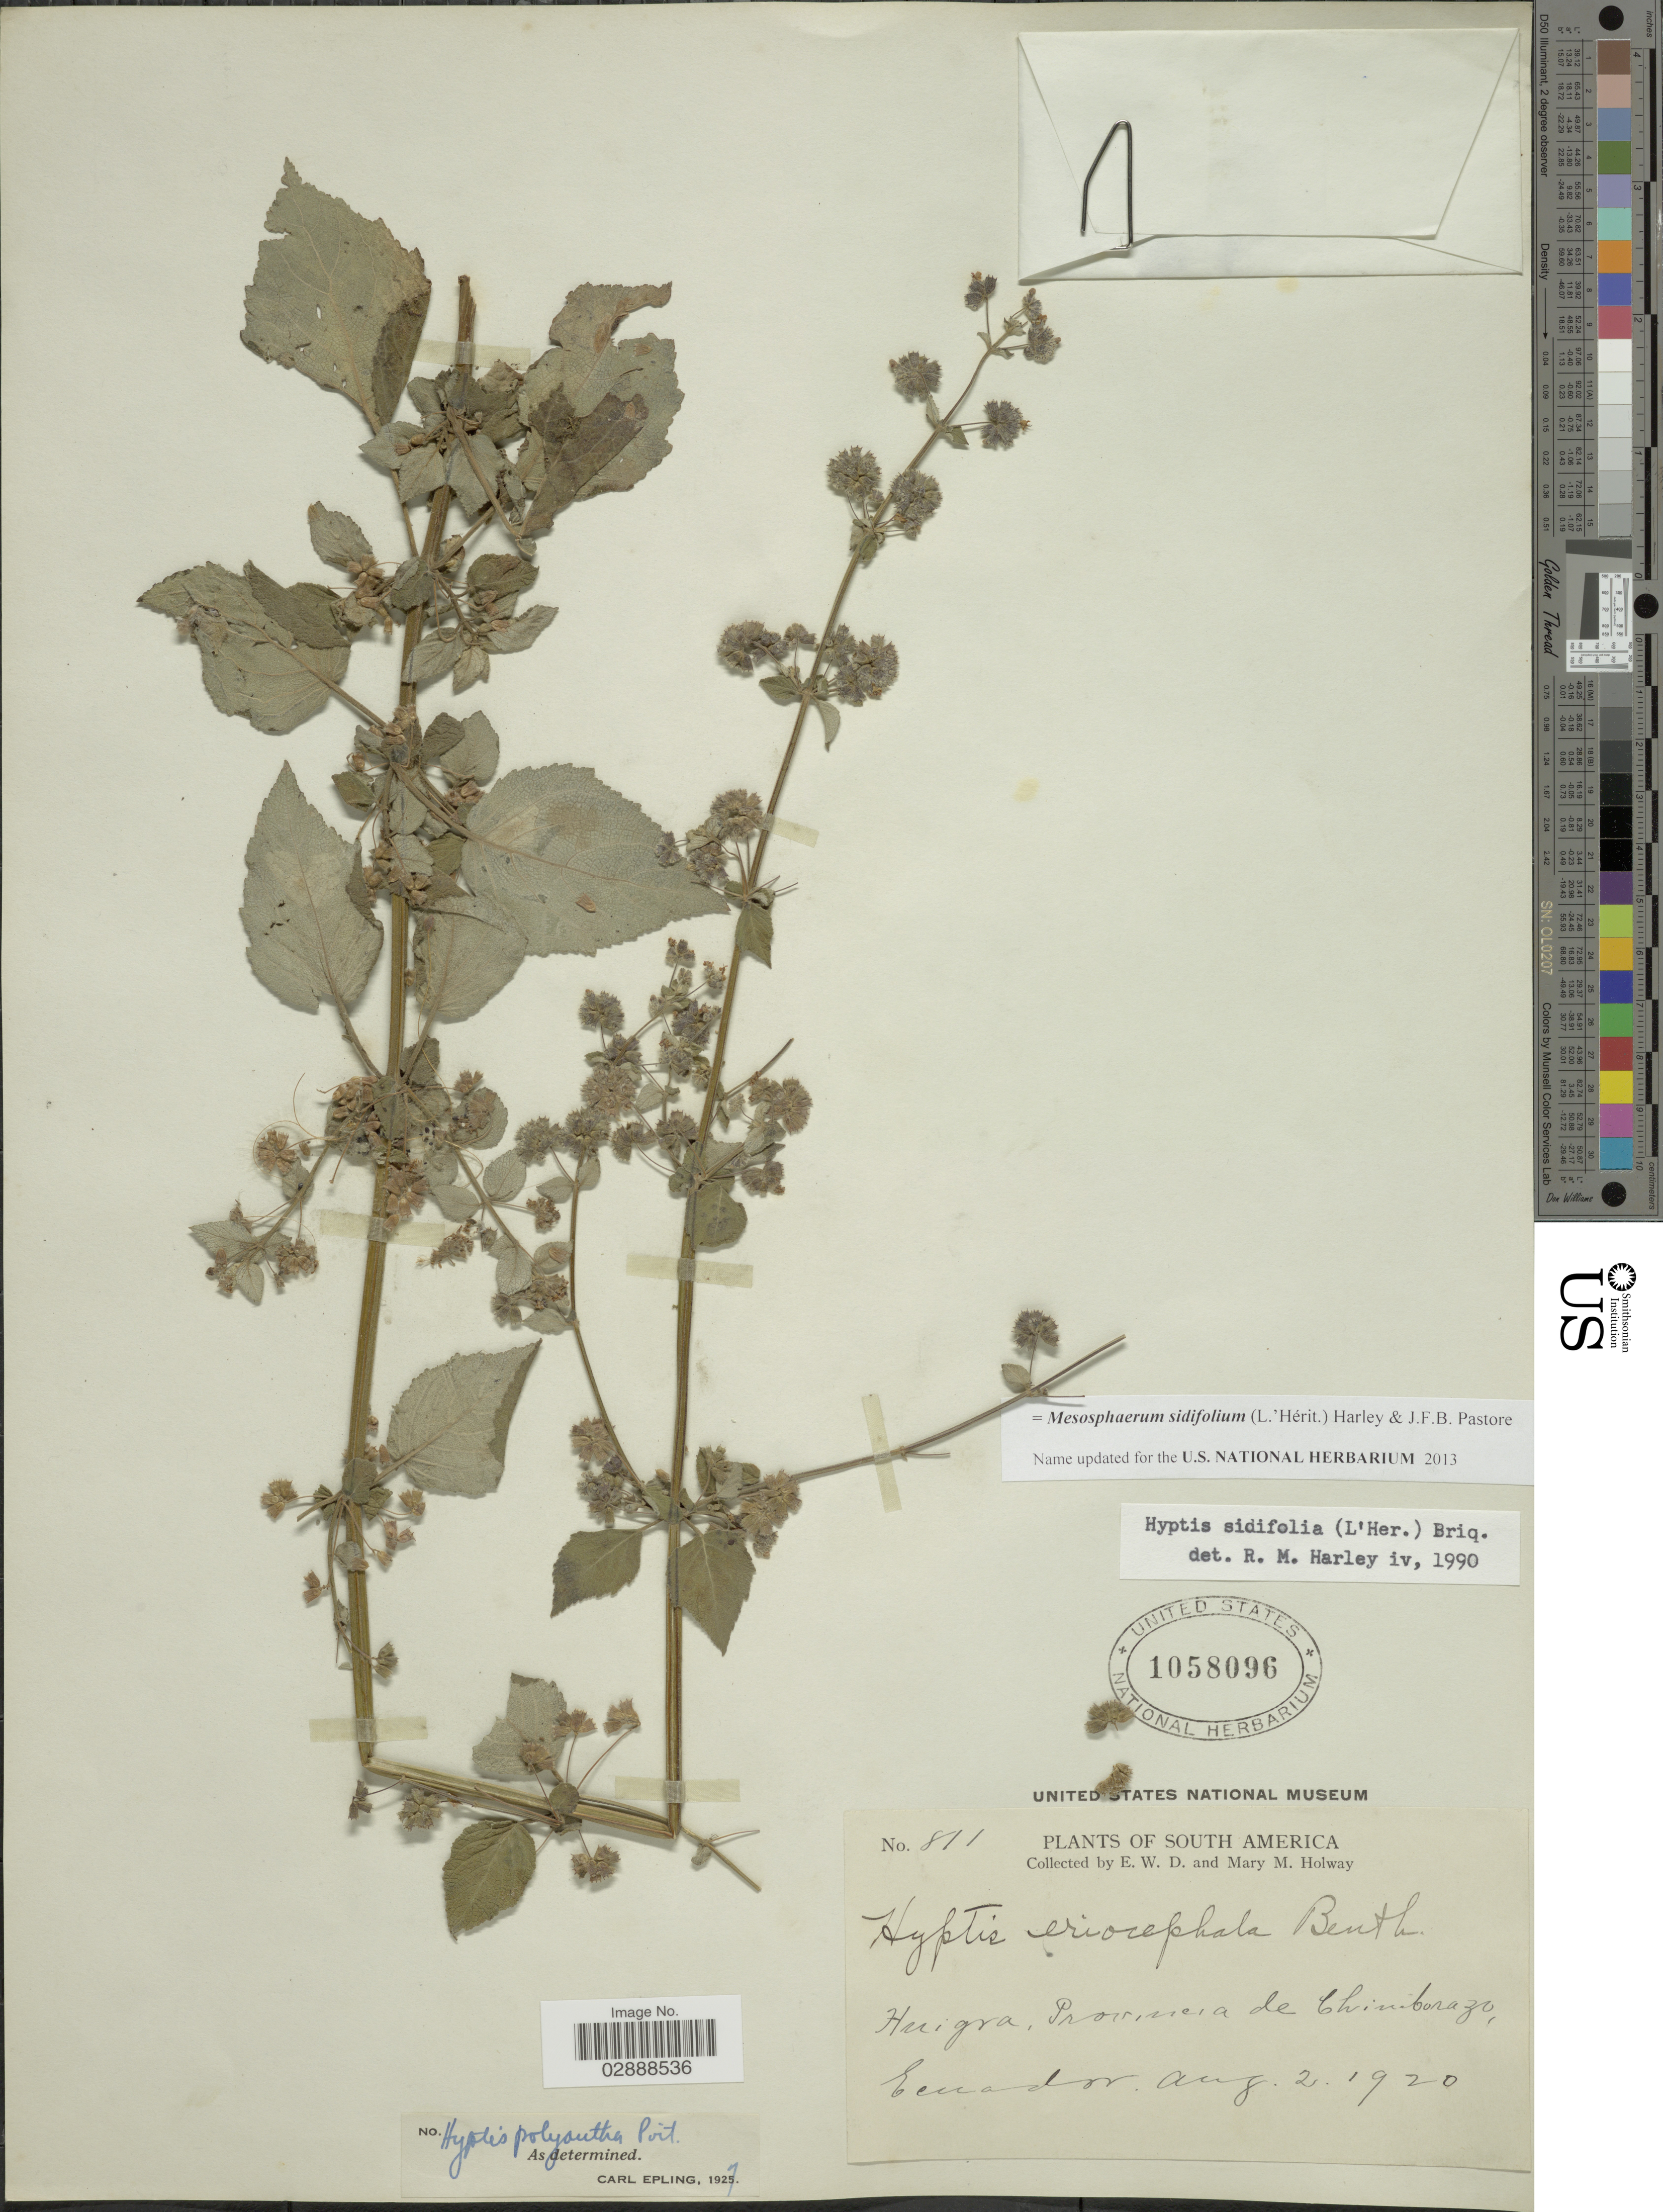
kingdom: Plantae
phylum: Tracheophyta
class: Magnoliopsida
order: Lamiales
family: Lamiaceae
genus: Mesosphaerum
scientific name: Mesosphaerum sidifolium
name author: (L'Hér.) Harley & J.F.B. Pastore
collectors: E. W. D. Holway & M. M. Holway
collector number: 811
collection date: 1920-08-02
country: Ecuador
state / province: Chimborazo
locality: Huigra.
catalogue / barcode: US 1058096